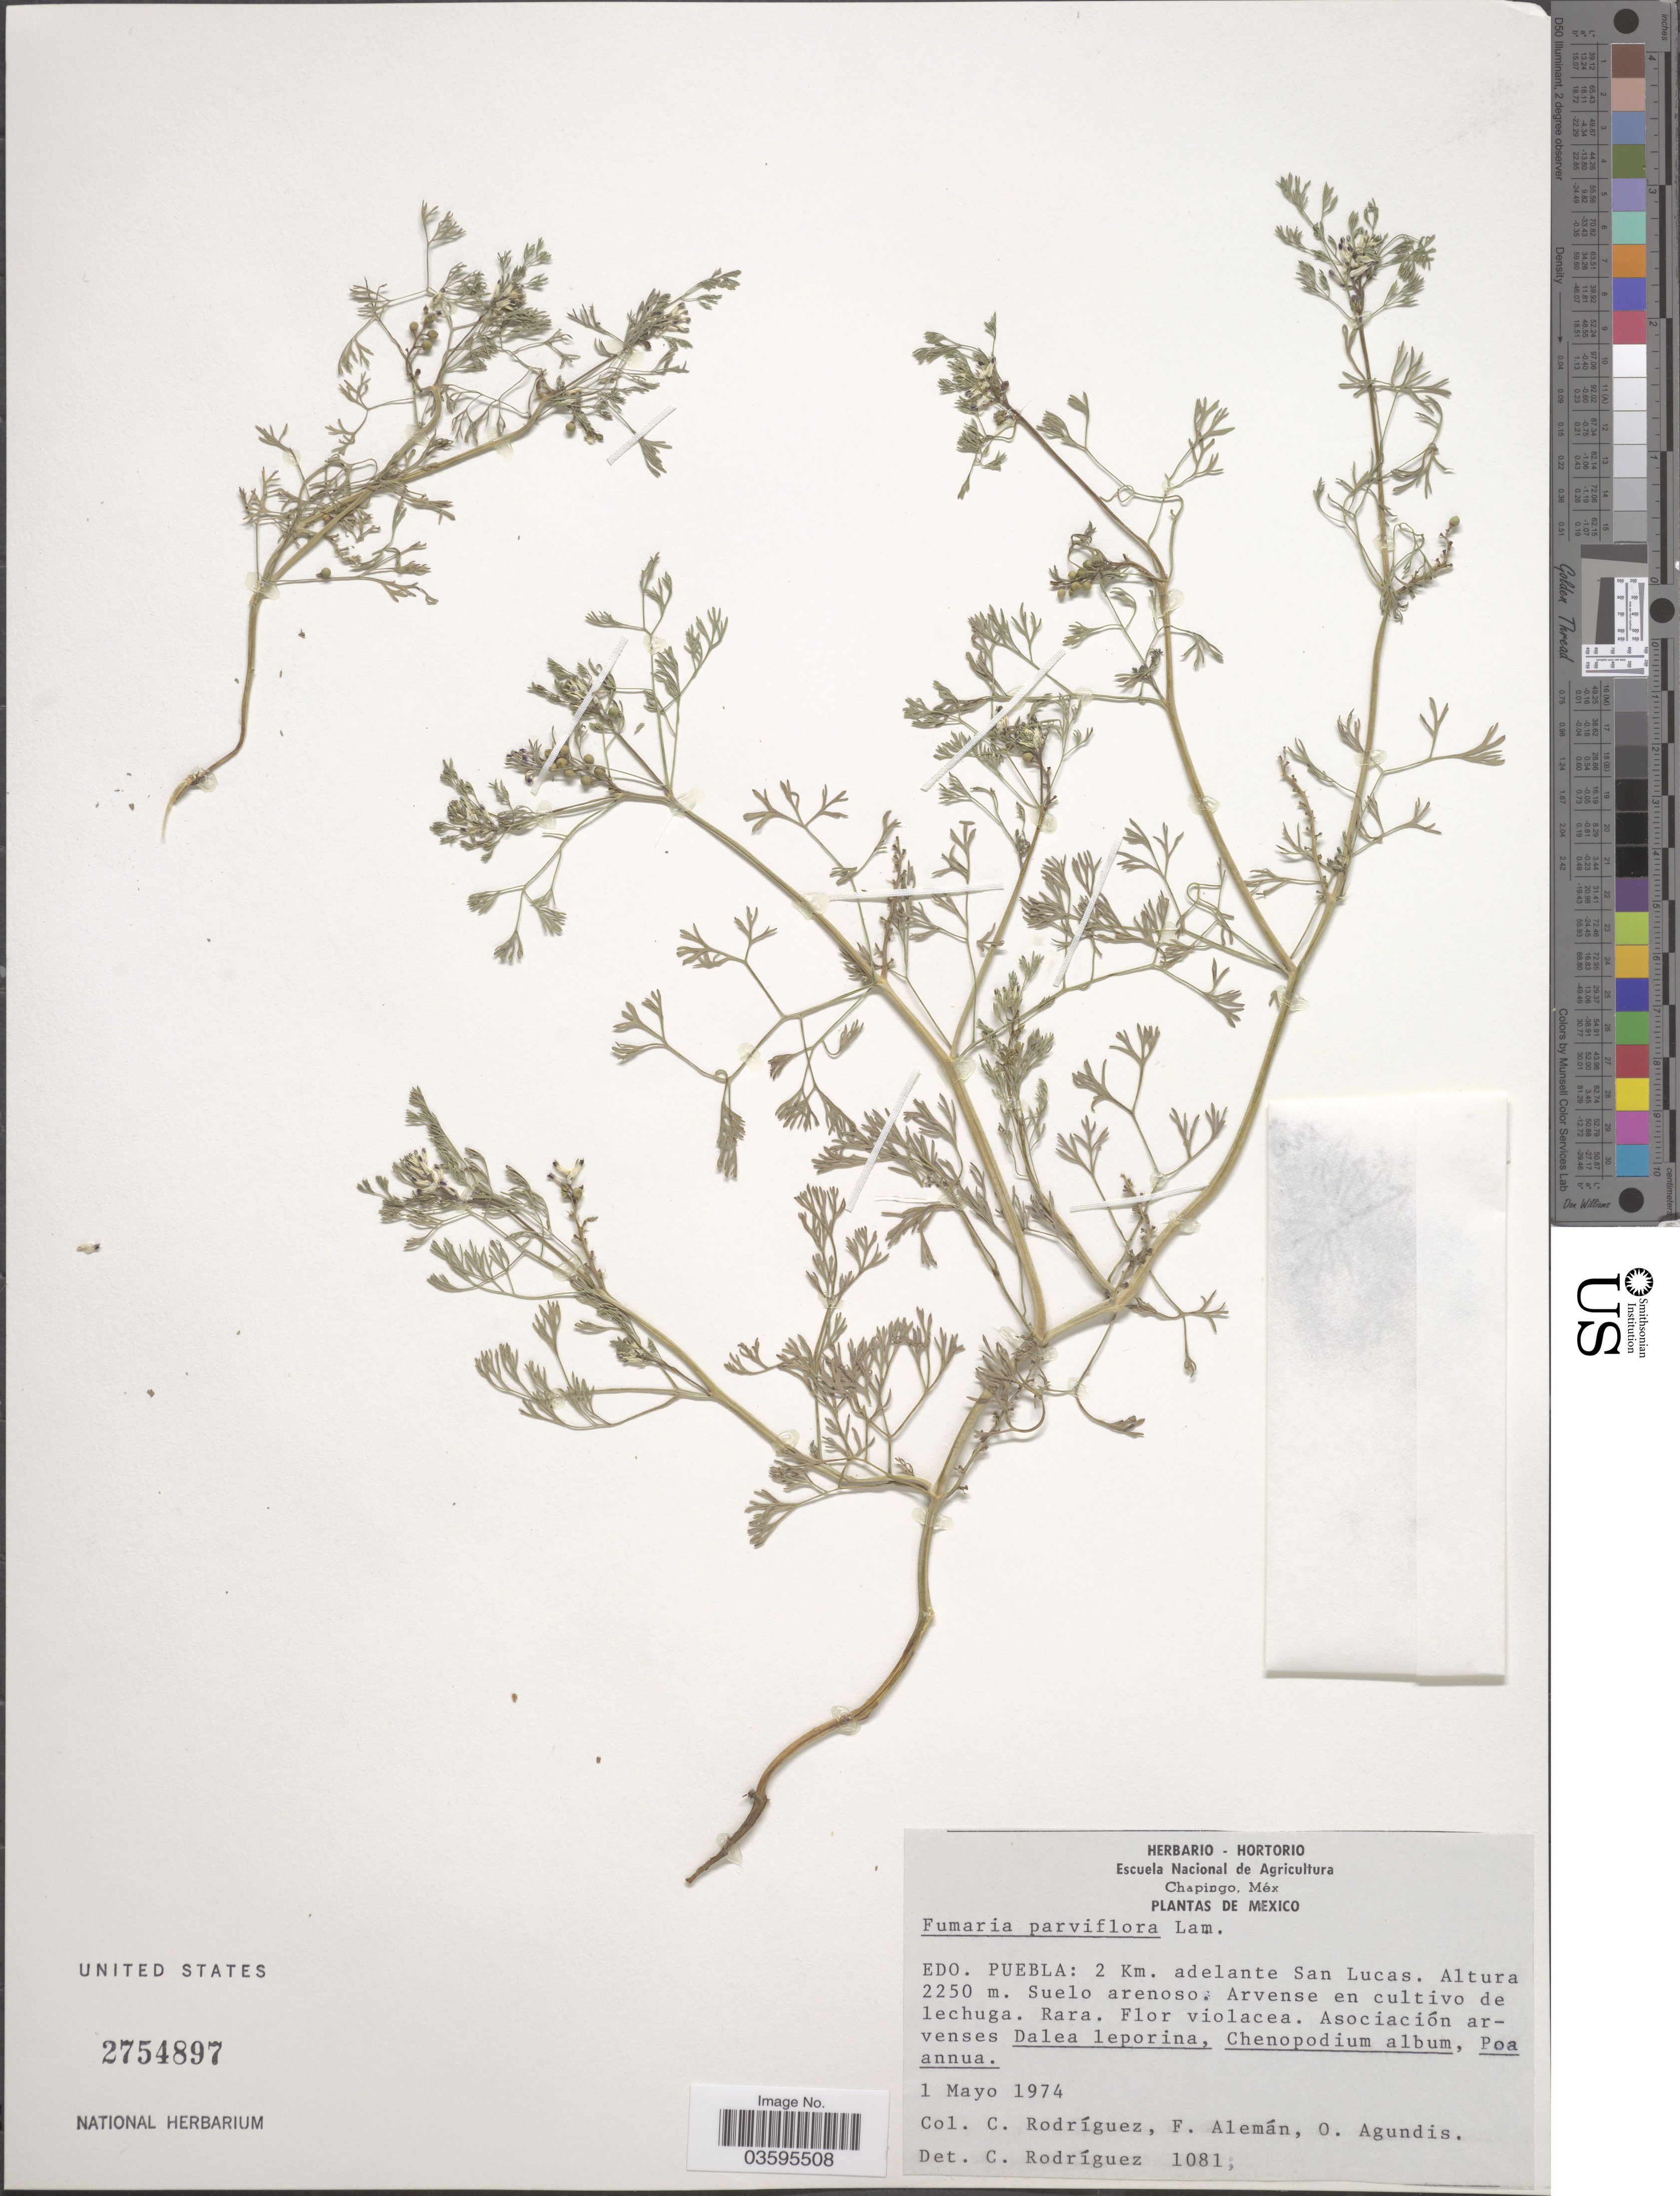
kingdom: Plantae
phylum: Tracheophyta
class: Magnoliopsida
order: Ranunculales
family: Papaveraceae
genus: Fumaria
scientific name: Fumaria parviflora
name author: Lam.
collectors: C. Rodríguez-Flores, F. Alemán & O. Agundis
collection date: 1974-05-01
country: Mexico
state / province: Puebla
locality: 2 Km. adelante San Lucas.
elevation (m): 2250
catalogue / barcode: US 2754897